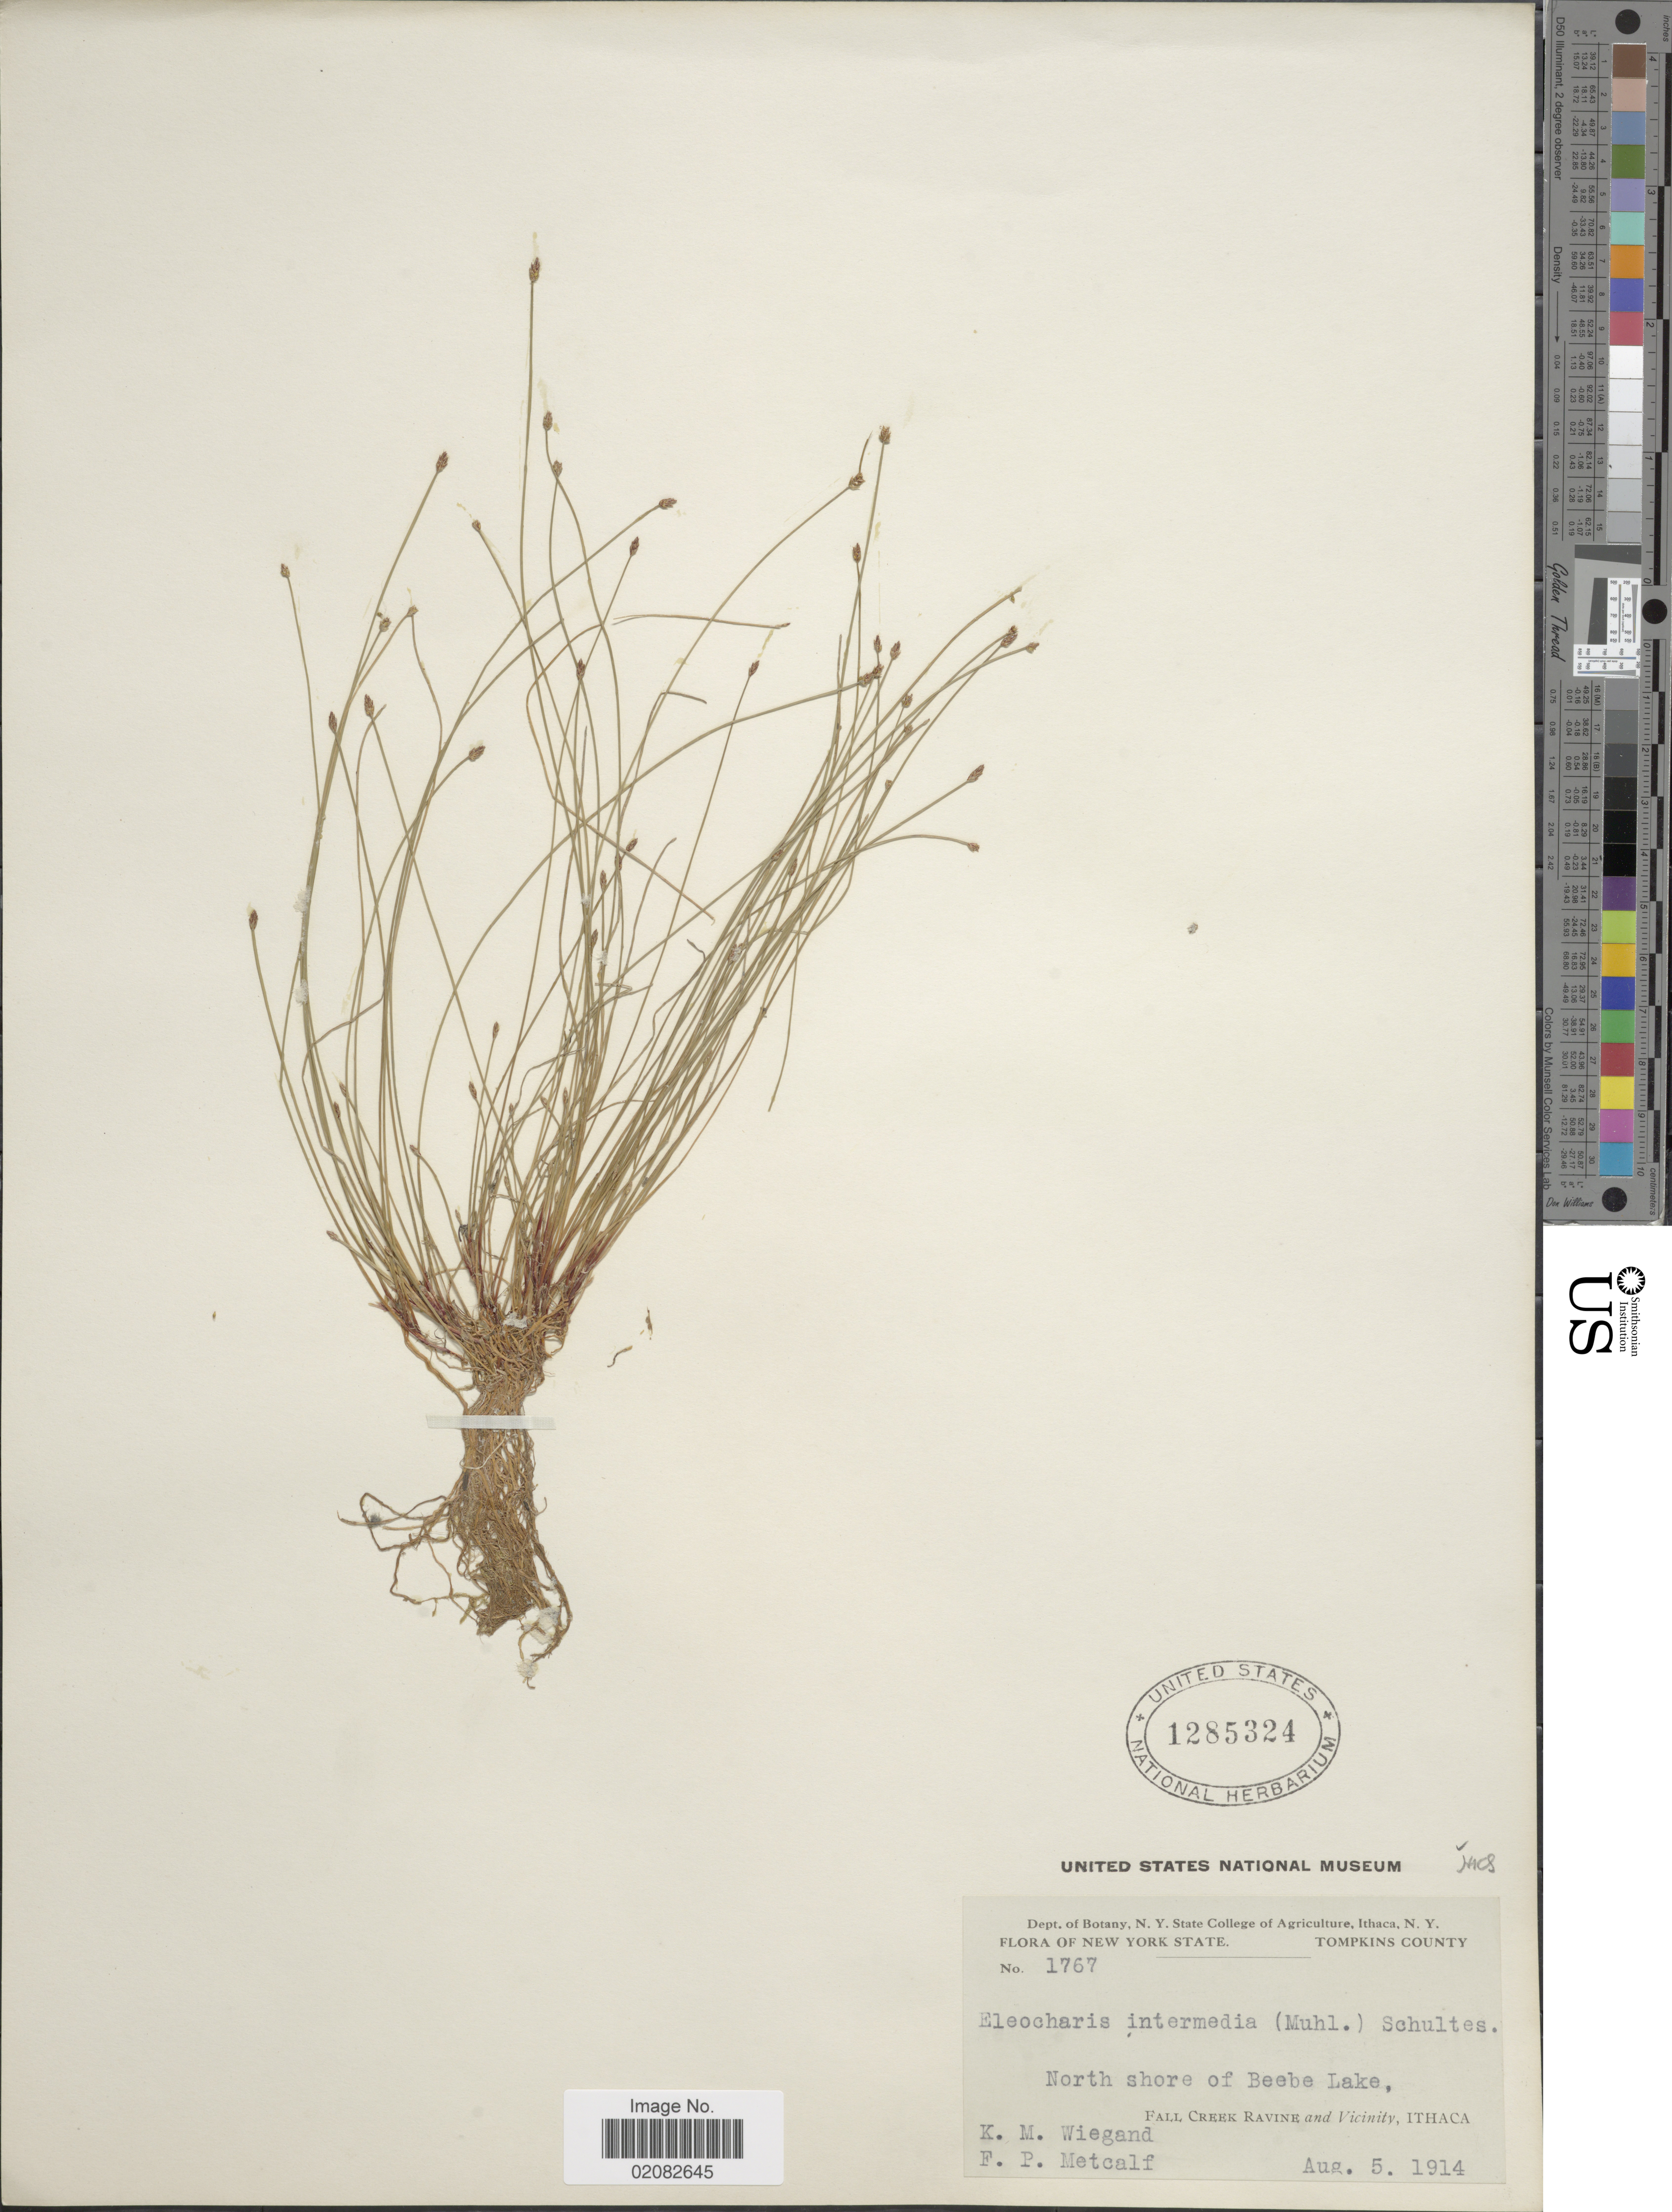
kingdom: Plantae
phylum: Tracheophyta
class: Liliopsida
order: Poales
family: Cyperaceae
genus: Eleocharis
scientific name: Eleocharis intermedia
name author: Schult.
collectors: K. M. Wiegand & F. Metcalf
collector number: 1767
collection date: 1914-08-05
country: United States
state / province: New York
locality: Tompkins County, North shore of Beebe Lake, Fall Creek Ravine, and vicinity, Ithaca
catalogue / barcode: US 1285324